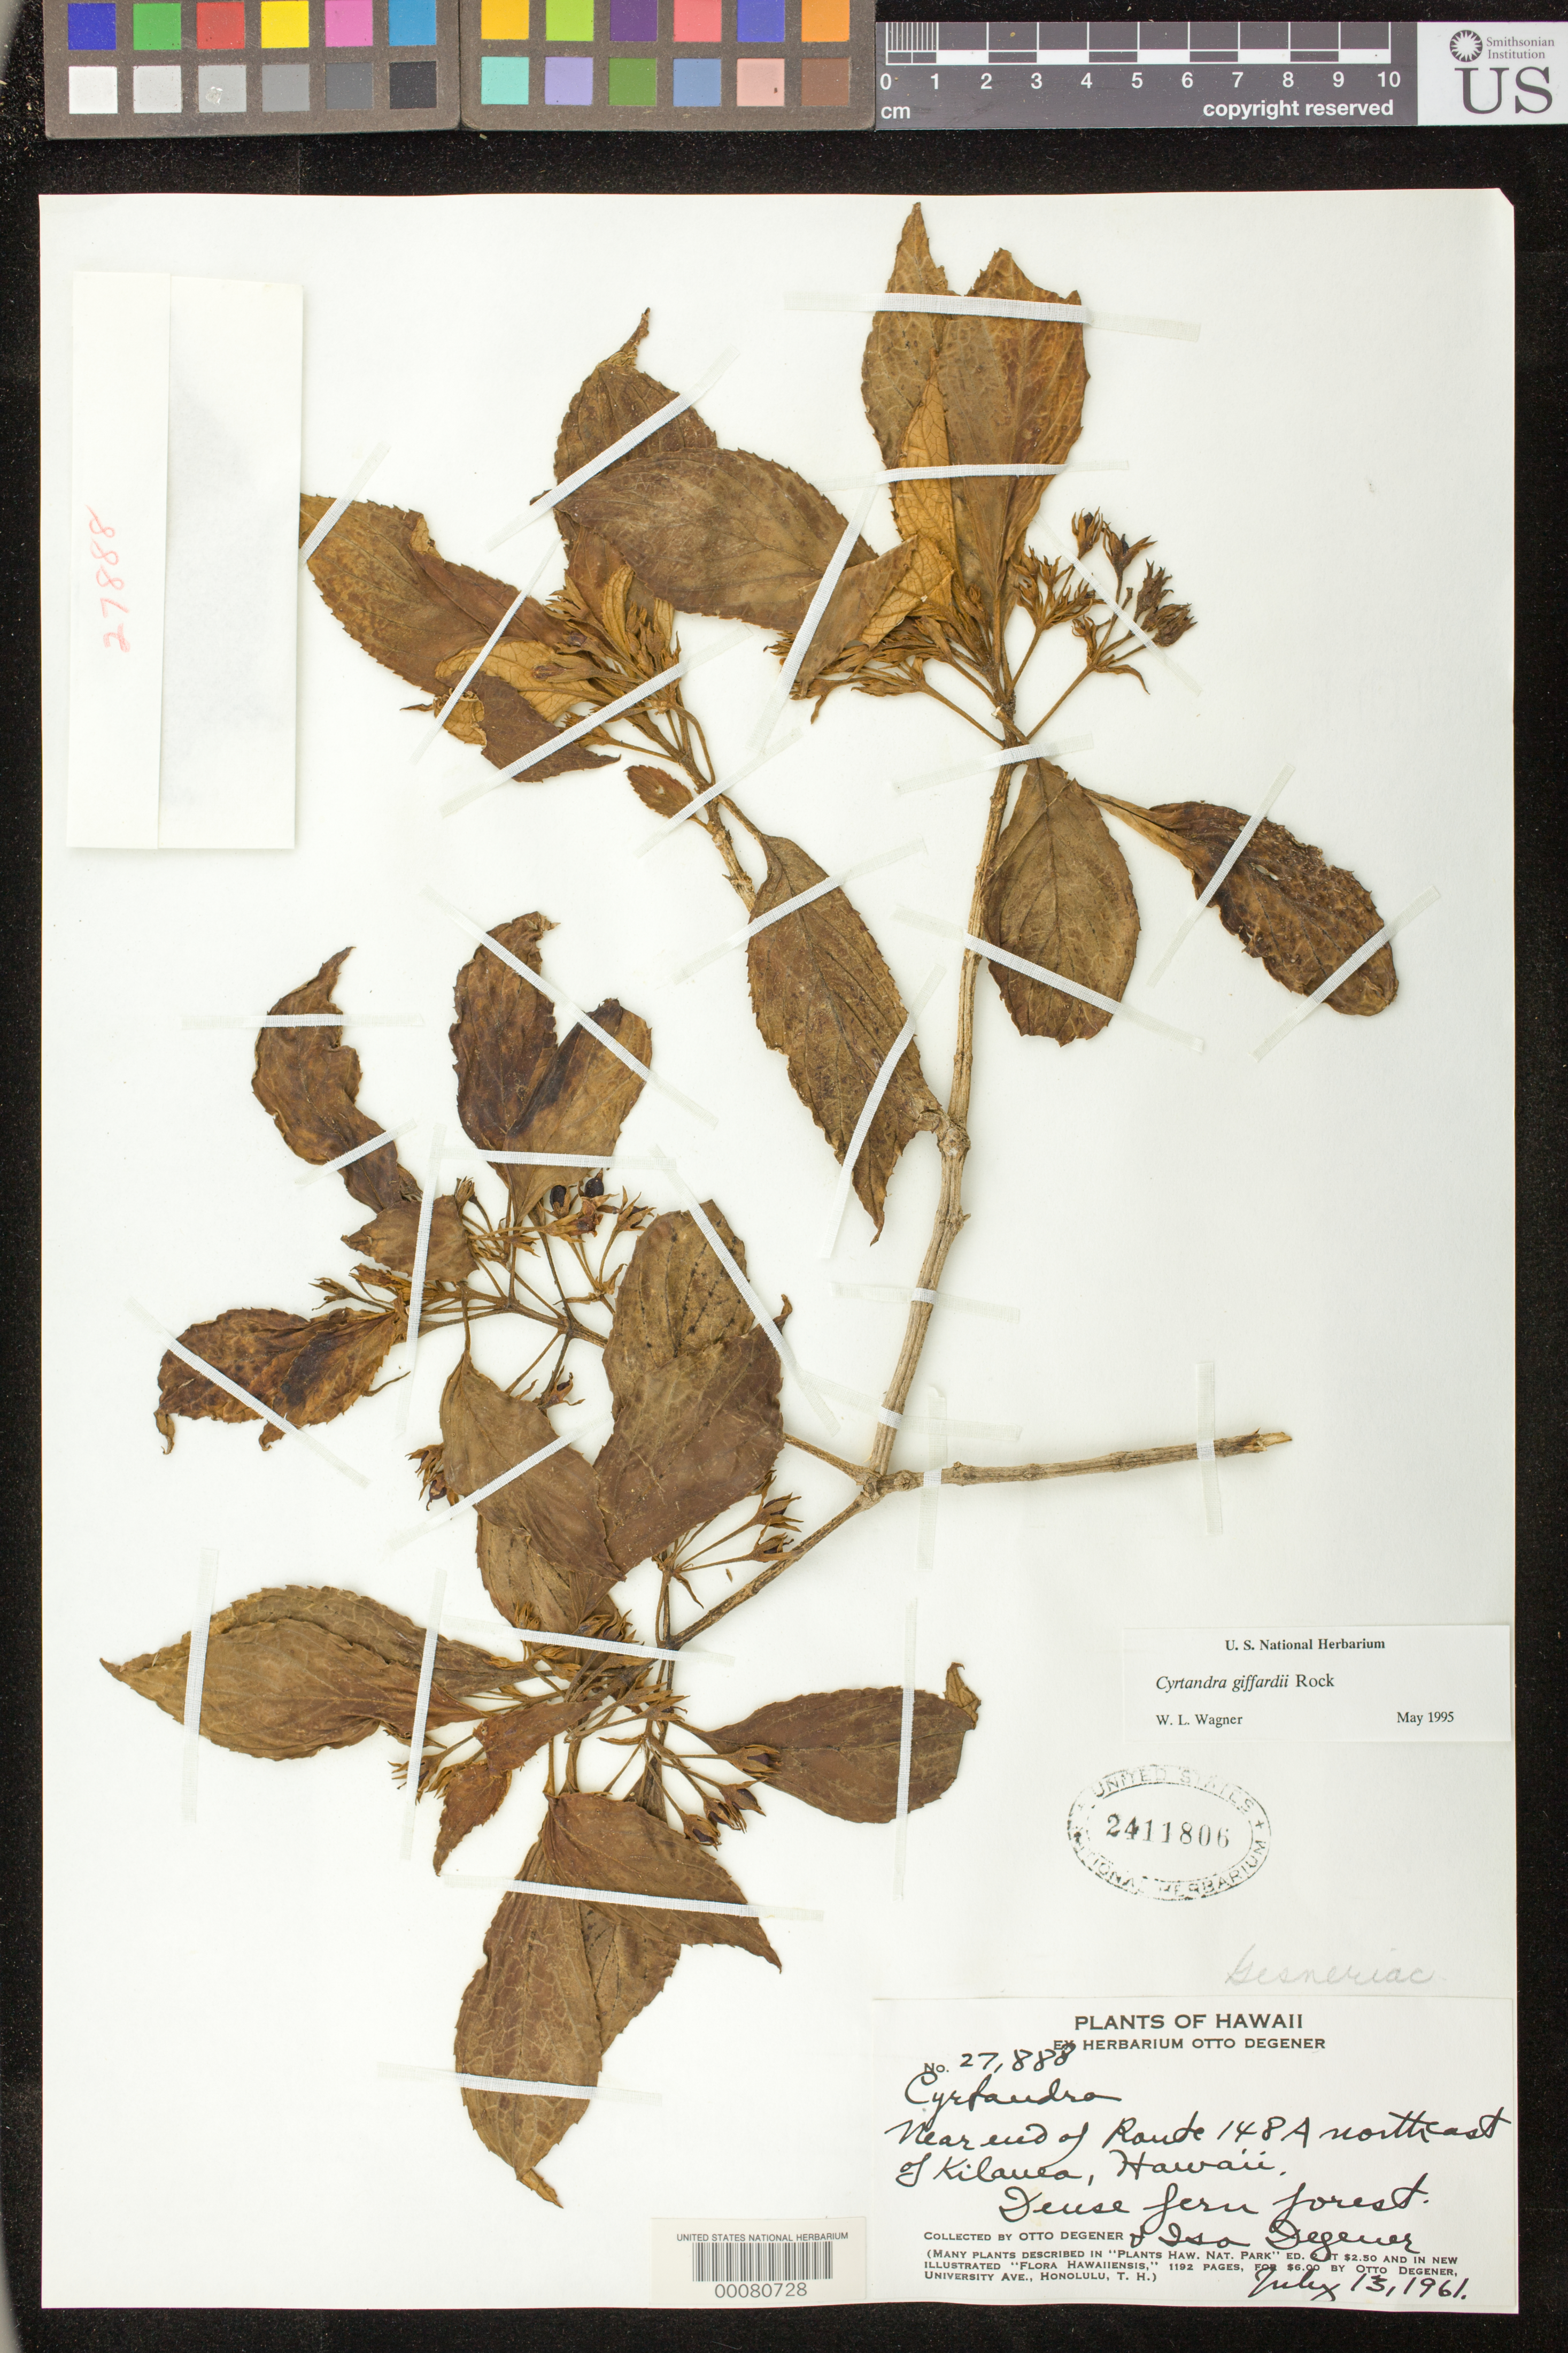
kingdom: Plantae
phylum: Tracheophyta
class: Magnoliopsida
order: Lamiales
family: Gesneriaceae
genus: Cyrtandra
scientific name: Cyrtandra giffardii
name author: Rock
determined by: Wagner, W. L., (BOT), Smithsonian Institution - National Museum of Natural History (UNITED STATES)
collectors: O. Degener & I. Degener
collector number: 27888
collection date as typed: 13 Jul 1961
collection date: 1961-07-13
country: United States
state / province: Hawaii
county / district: Hawaii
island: Hawaii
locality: Near end of route 148A, NE of Kilauea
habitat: Dense fern forest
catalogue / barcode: US 2411806